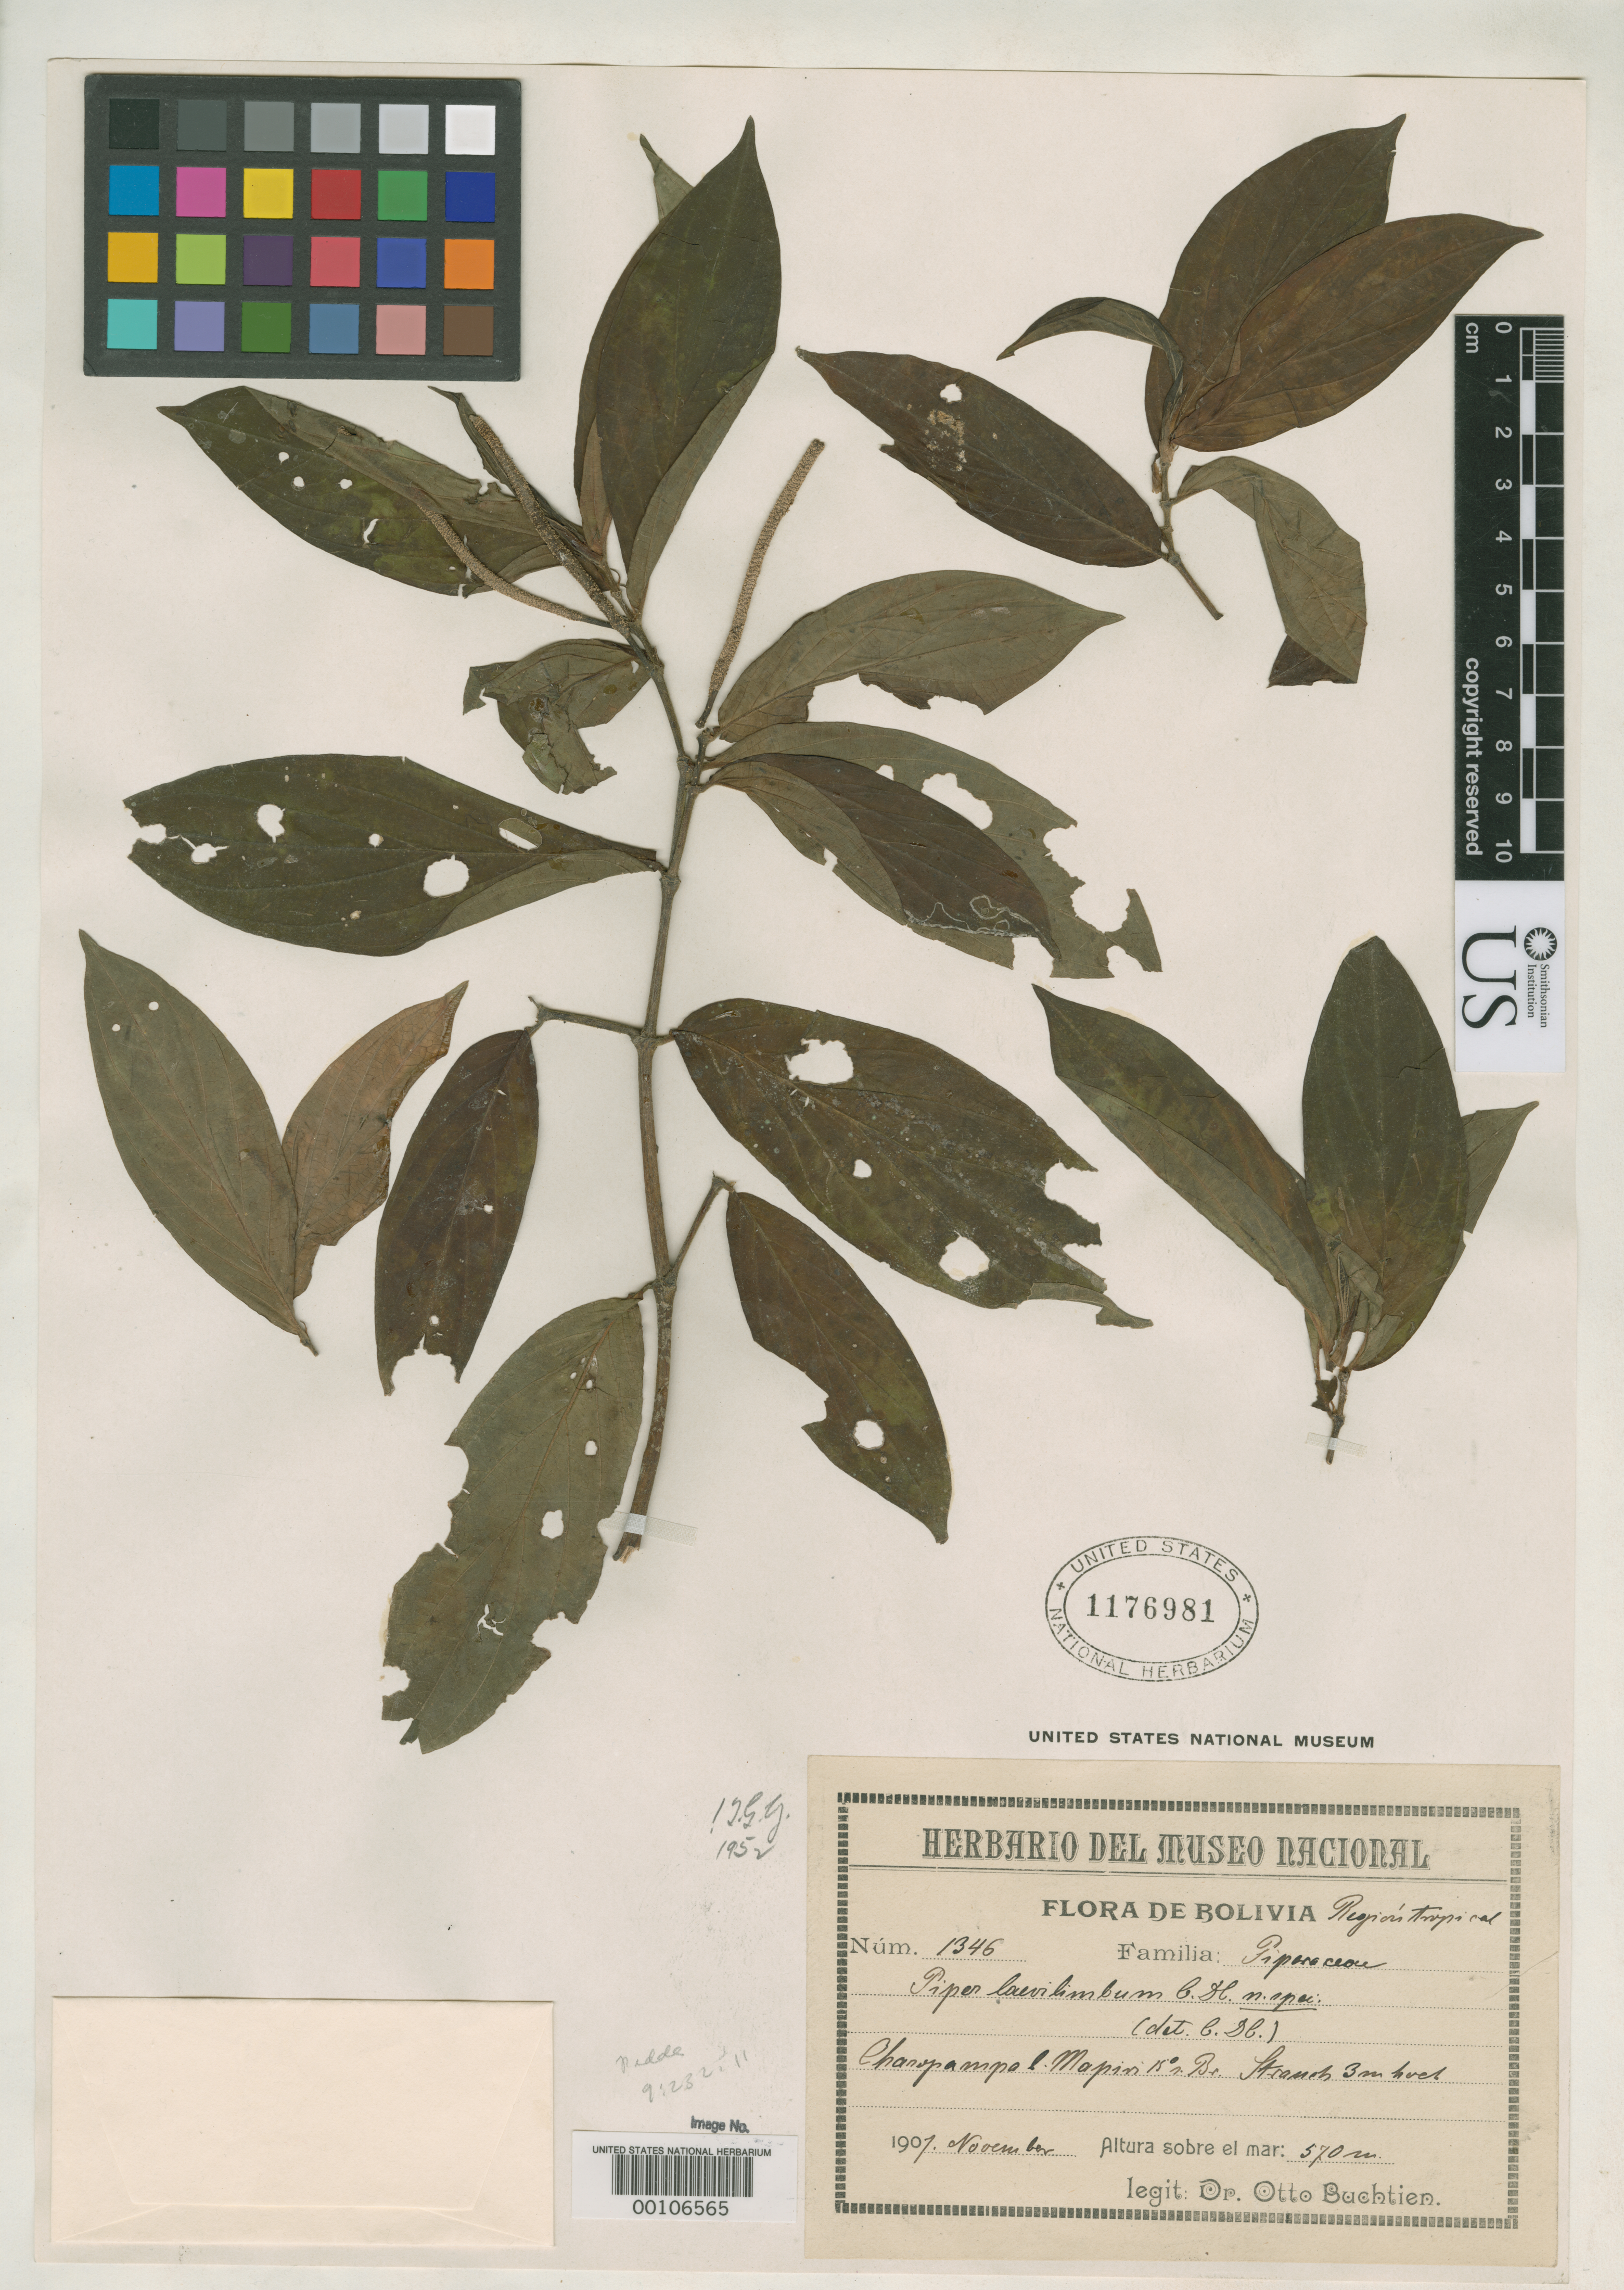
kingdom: Plantae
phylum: Tracheophyta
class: Magnoliopsida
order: Piperales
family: Piperaceae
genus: Piper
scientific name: Piper laevilimbum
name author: C. DC.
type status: Isotype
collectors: O. Buchtien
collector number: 1346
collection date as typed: Nov 1907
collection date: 1907-11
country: Bolivia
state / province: La Paz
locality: Charopampa, near Mapiri.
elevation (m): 570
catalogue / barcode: US 1176981